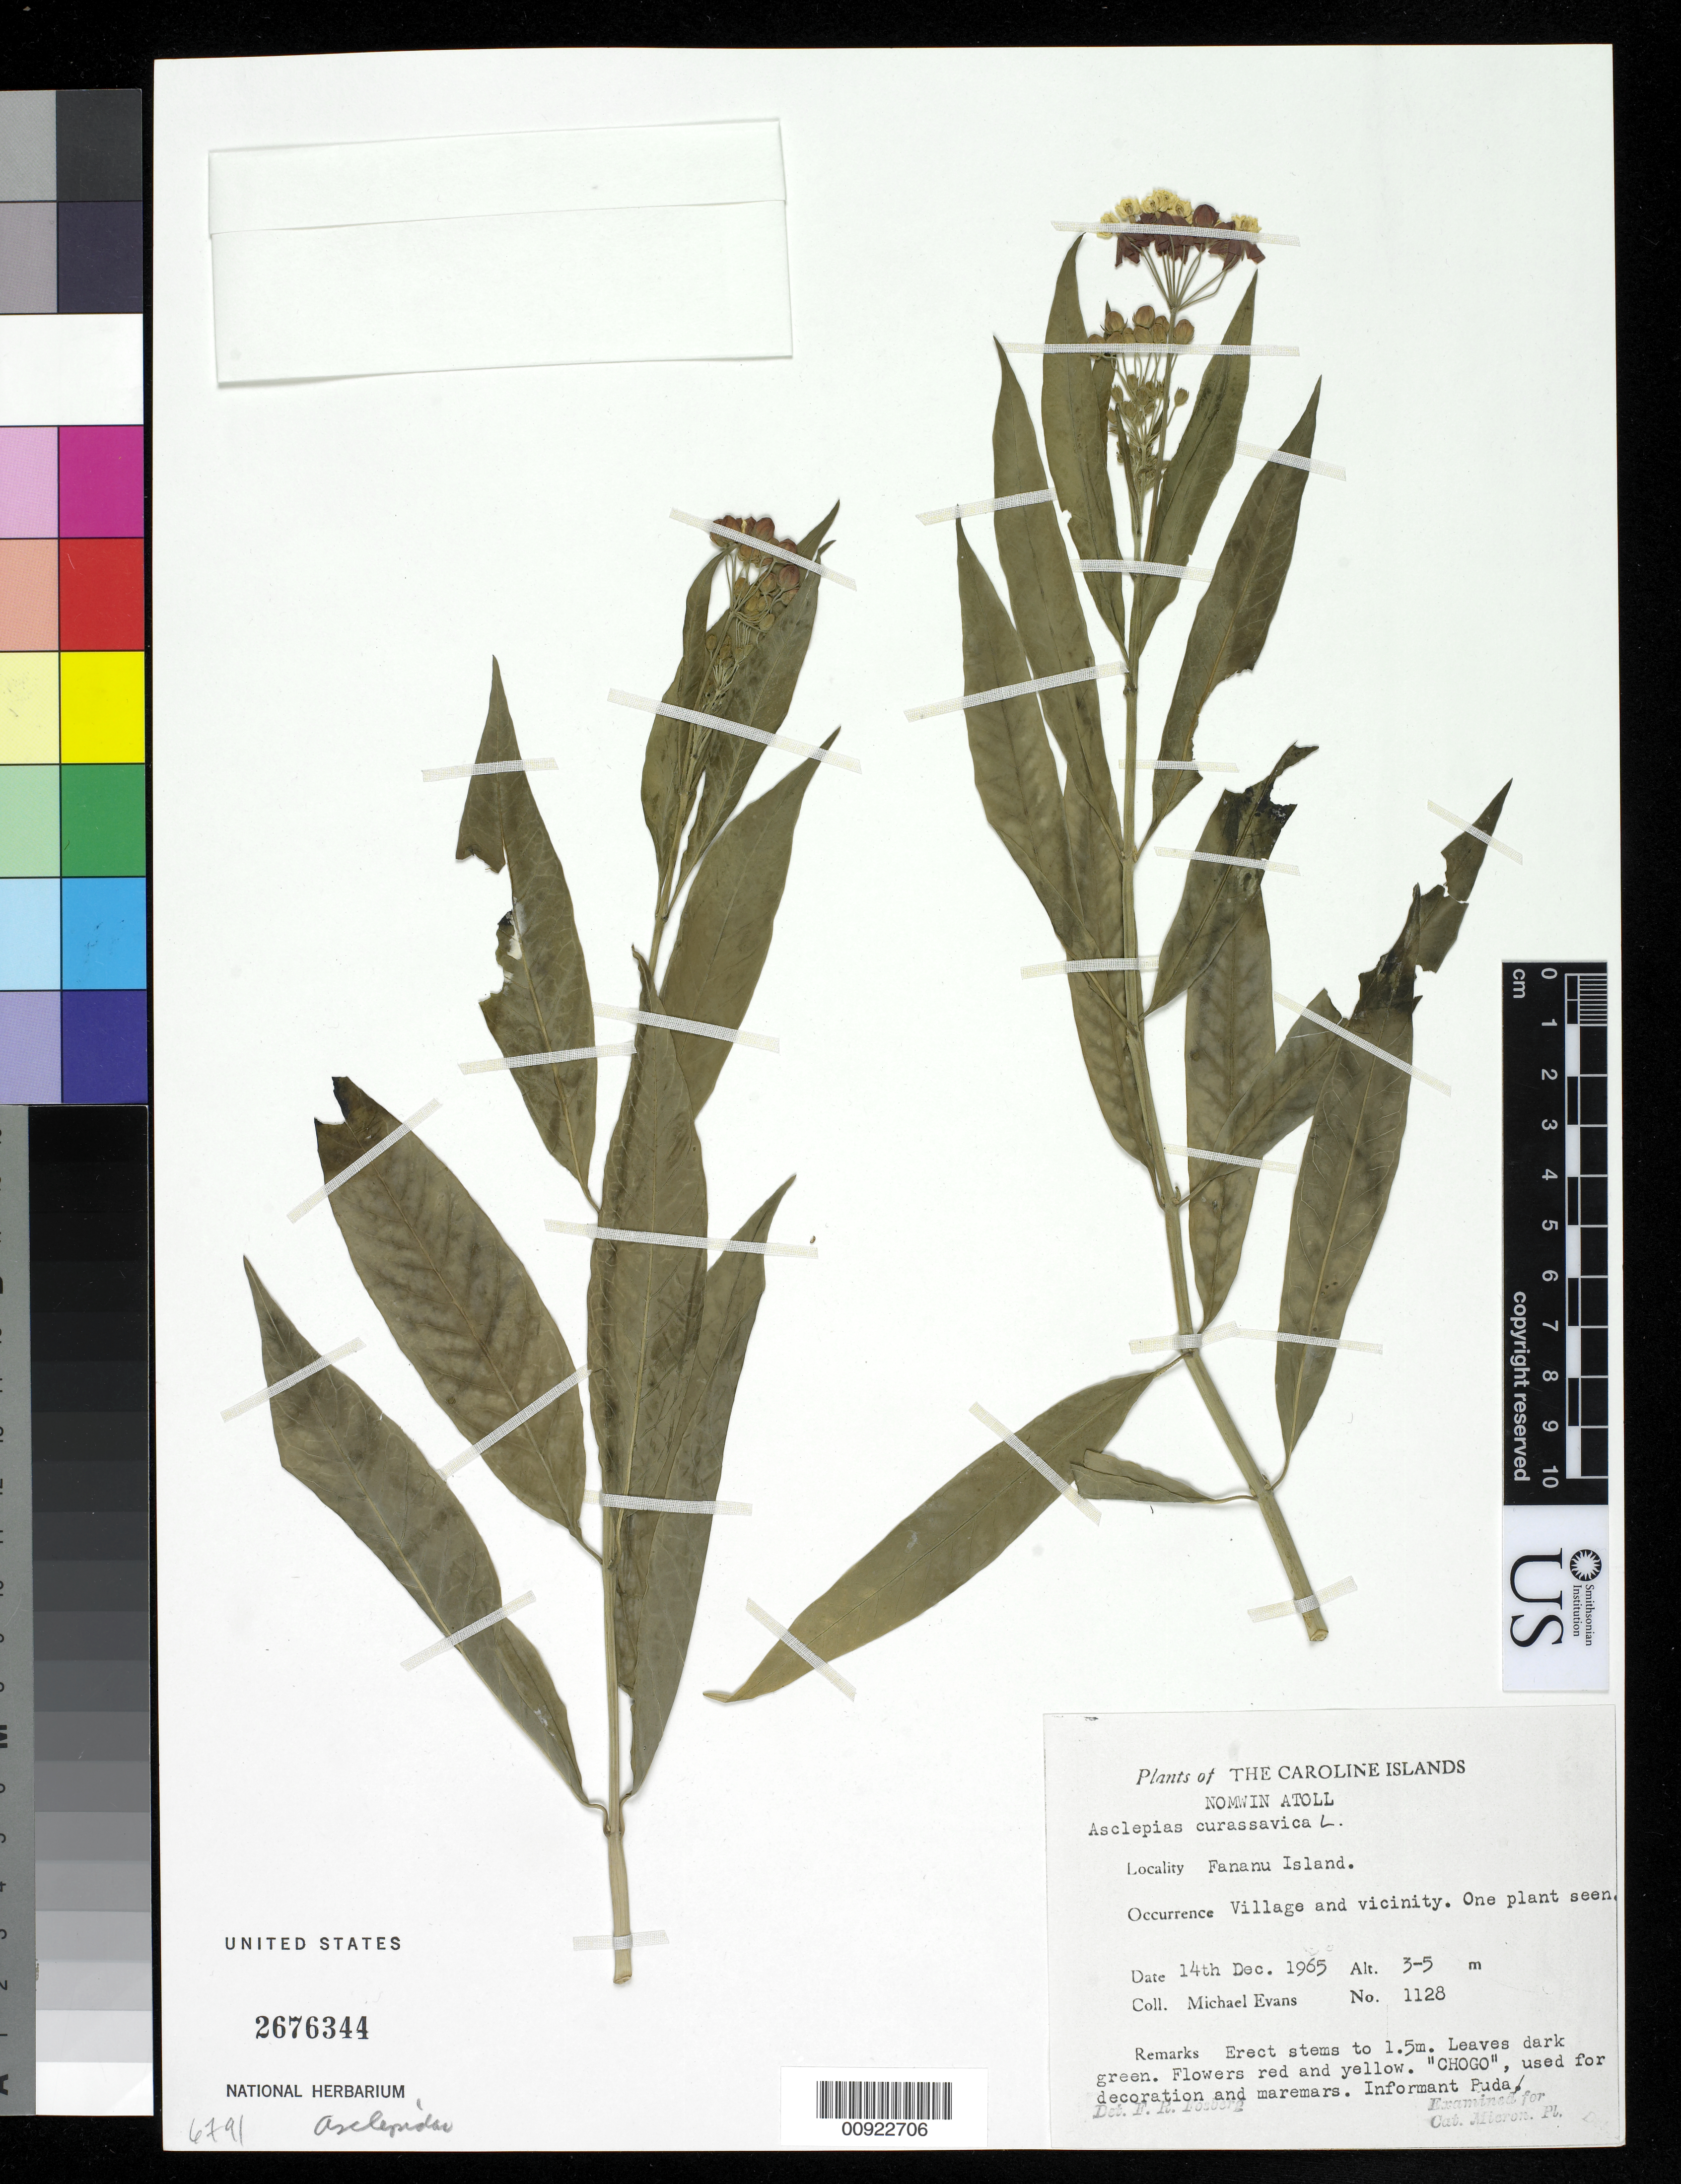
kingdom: Plantae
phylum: Tracheophyta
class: Magnoliopsida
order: Gentianales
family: Apocynaceae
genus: Asclepias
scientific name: Asclepias curassavica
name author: L.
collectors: M. Evans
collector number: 1128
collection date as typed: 14 Dec 1965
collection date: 1965-12-14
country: Micronesia, Federated States of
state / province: Truk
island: Nomwin Atoll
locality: Fananu Islet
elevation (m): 3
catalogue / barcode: US 922706